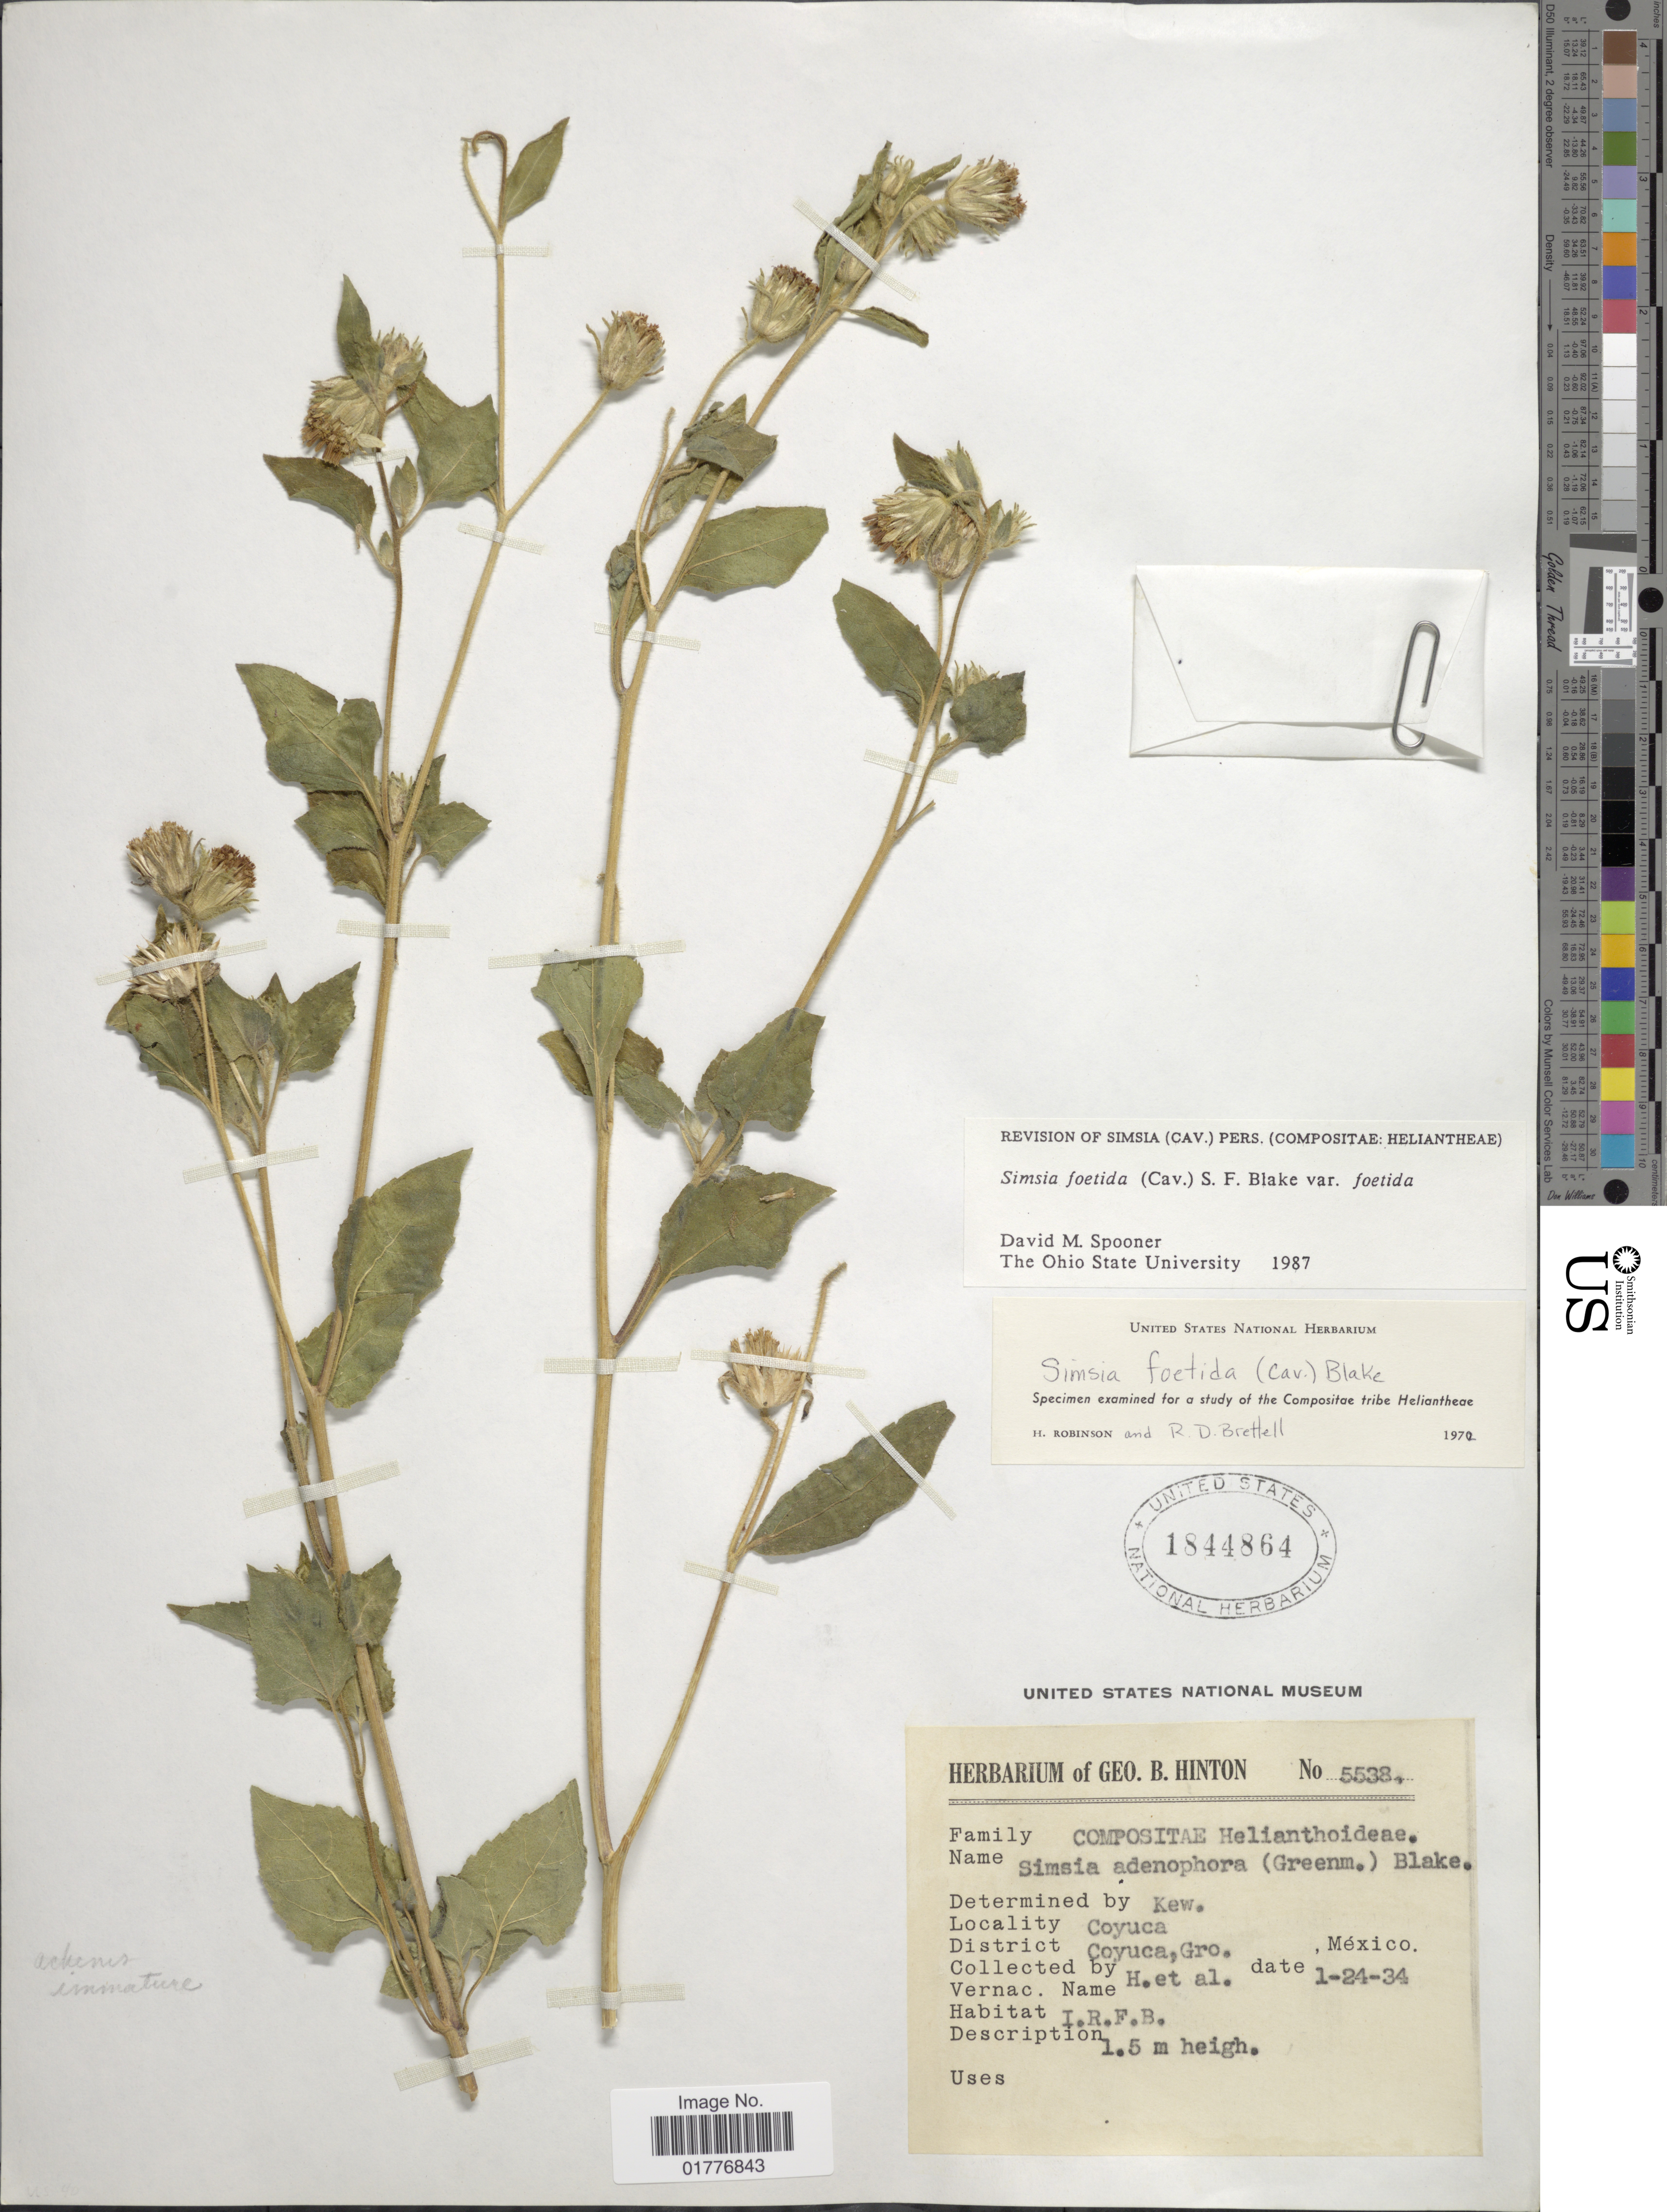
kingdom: Plantae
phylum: Tracheophyta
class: Magnoliopsida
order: Asterales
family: Asteraceae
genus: Simsia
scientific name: Simsia foetida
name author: (Cav.) S.F. Blake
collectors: G. B. Hinton & et al.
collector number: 5533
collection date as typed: Transcribed d/m/y: 24/1/34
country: Mexico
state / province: Guerrero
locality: Coyuca, District Coyuca, Gro., Mexico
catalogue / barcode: US 1844864